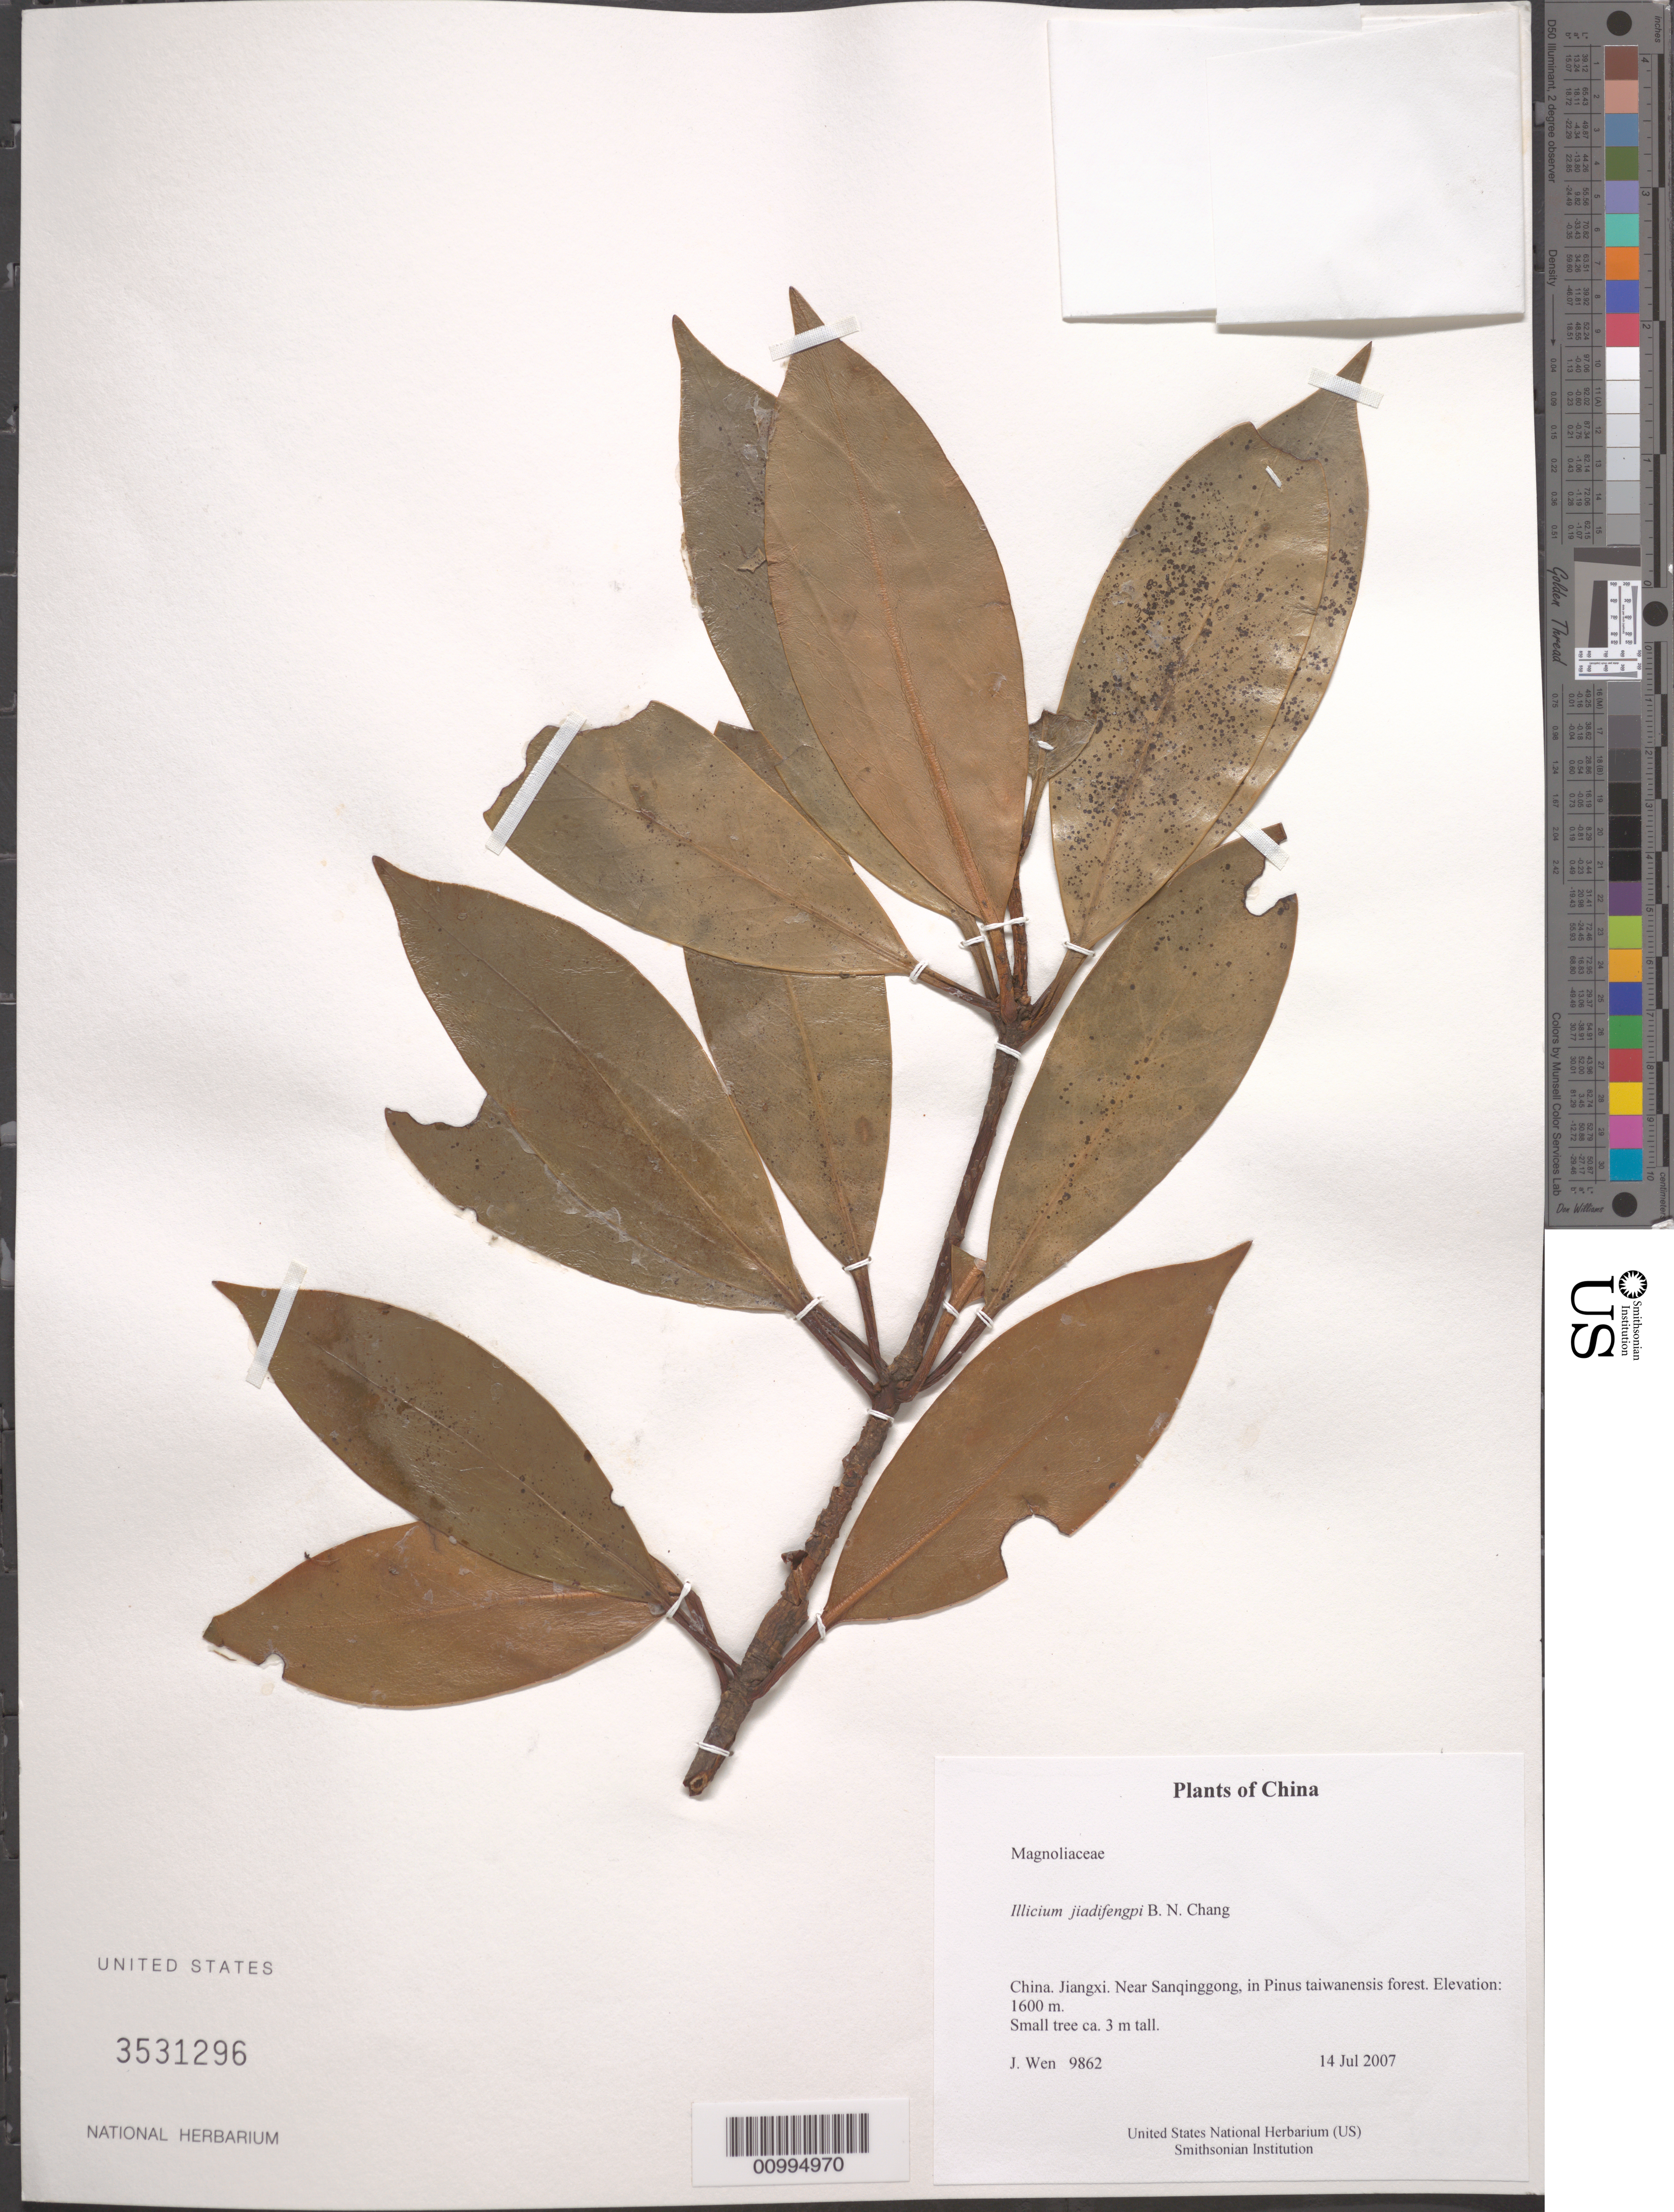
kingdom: Plantae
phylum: Tracheophyta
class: Magnoliopsida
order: Austrobaileyales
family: Schisandraceae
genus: Illicium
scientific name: Illicium jiadifengpi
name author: B.N. Chang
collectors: J. Wen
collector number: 9862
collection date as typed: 14 Jul 2007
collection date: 2007-07-14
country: China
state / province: Jiangxi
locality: Near Sanqinggong, in Pinus taiwanensis forest.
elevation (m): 1600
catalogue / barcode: US 3531296